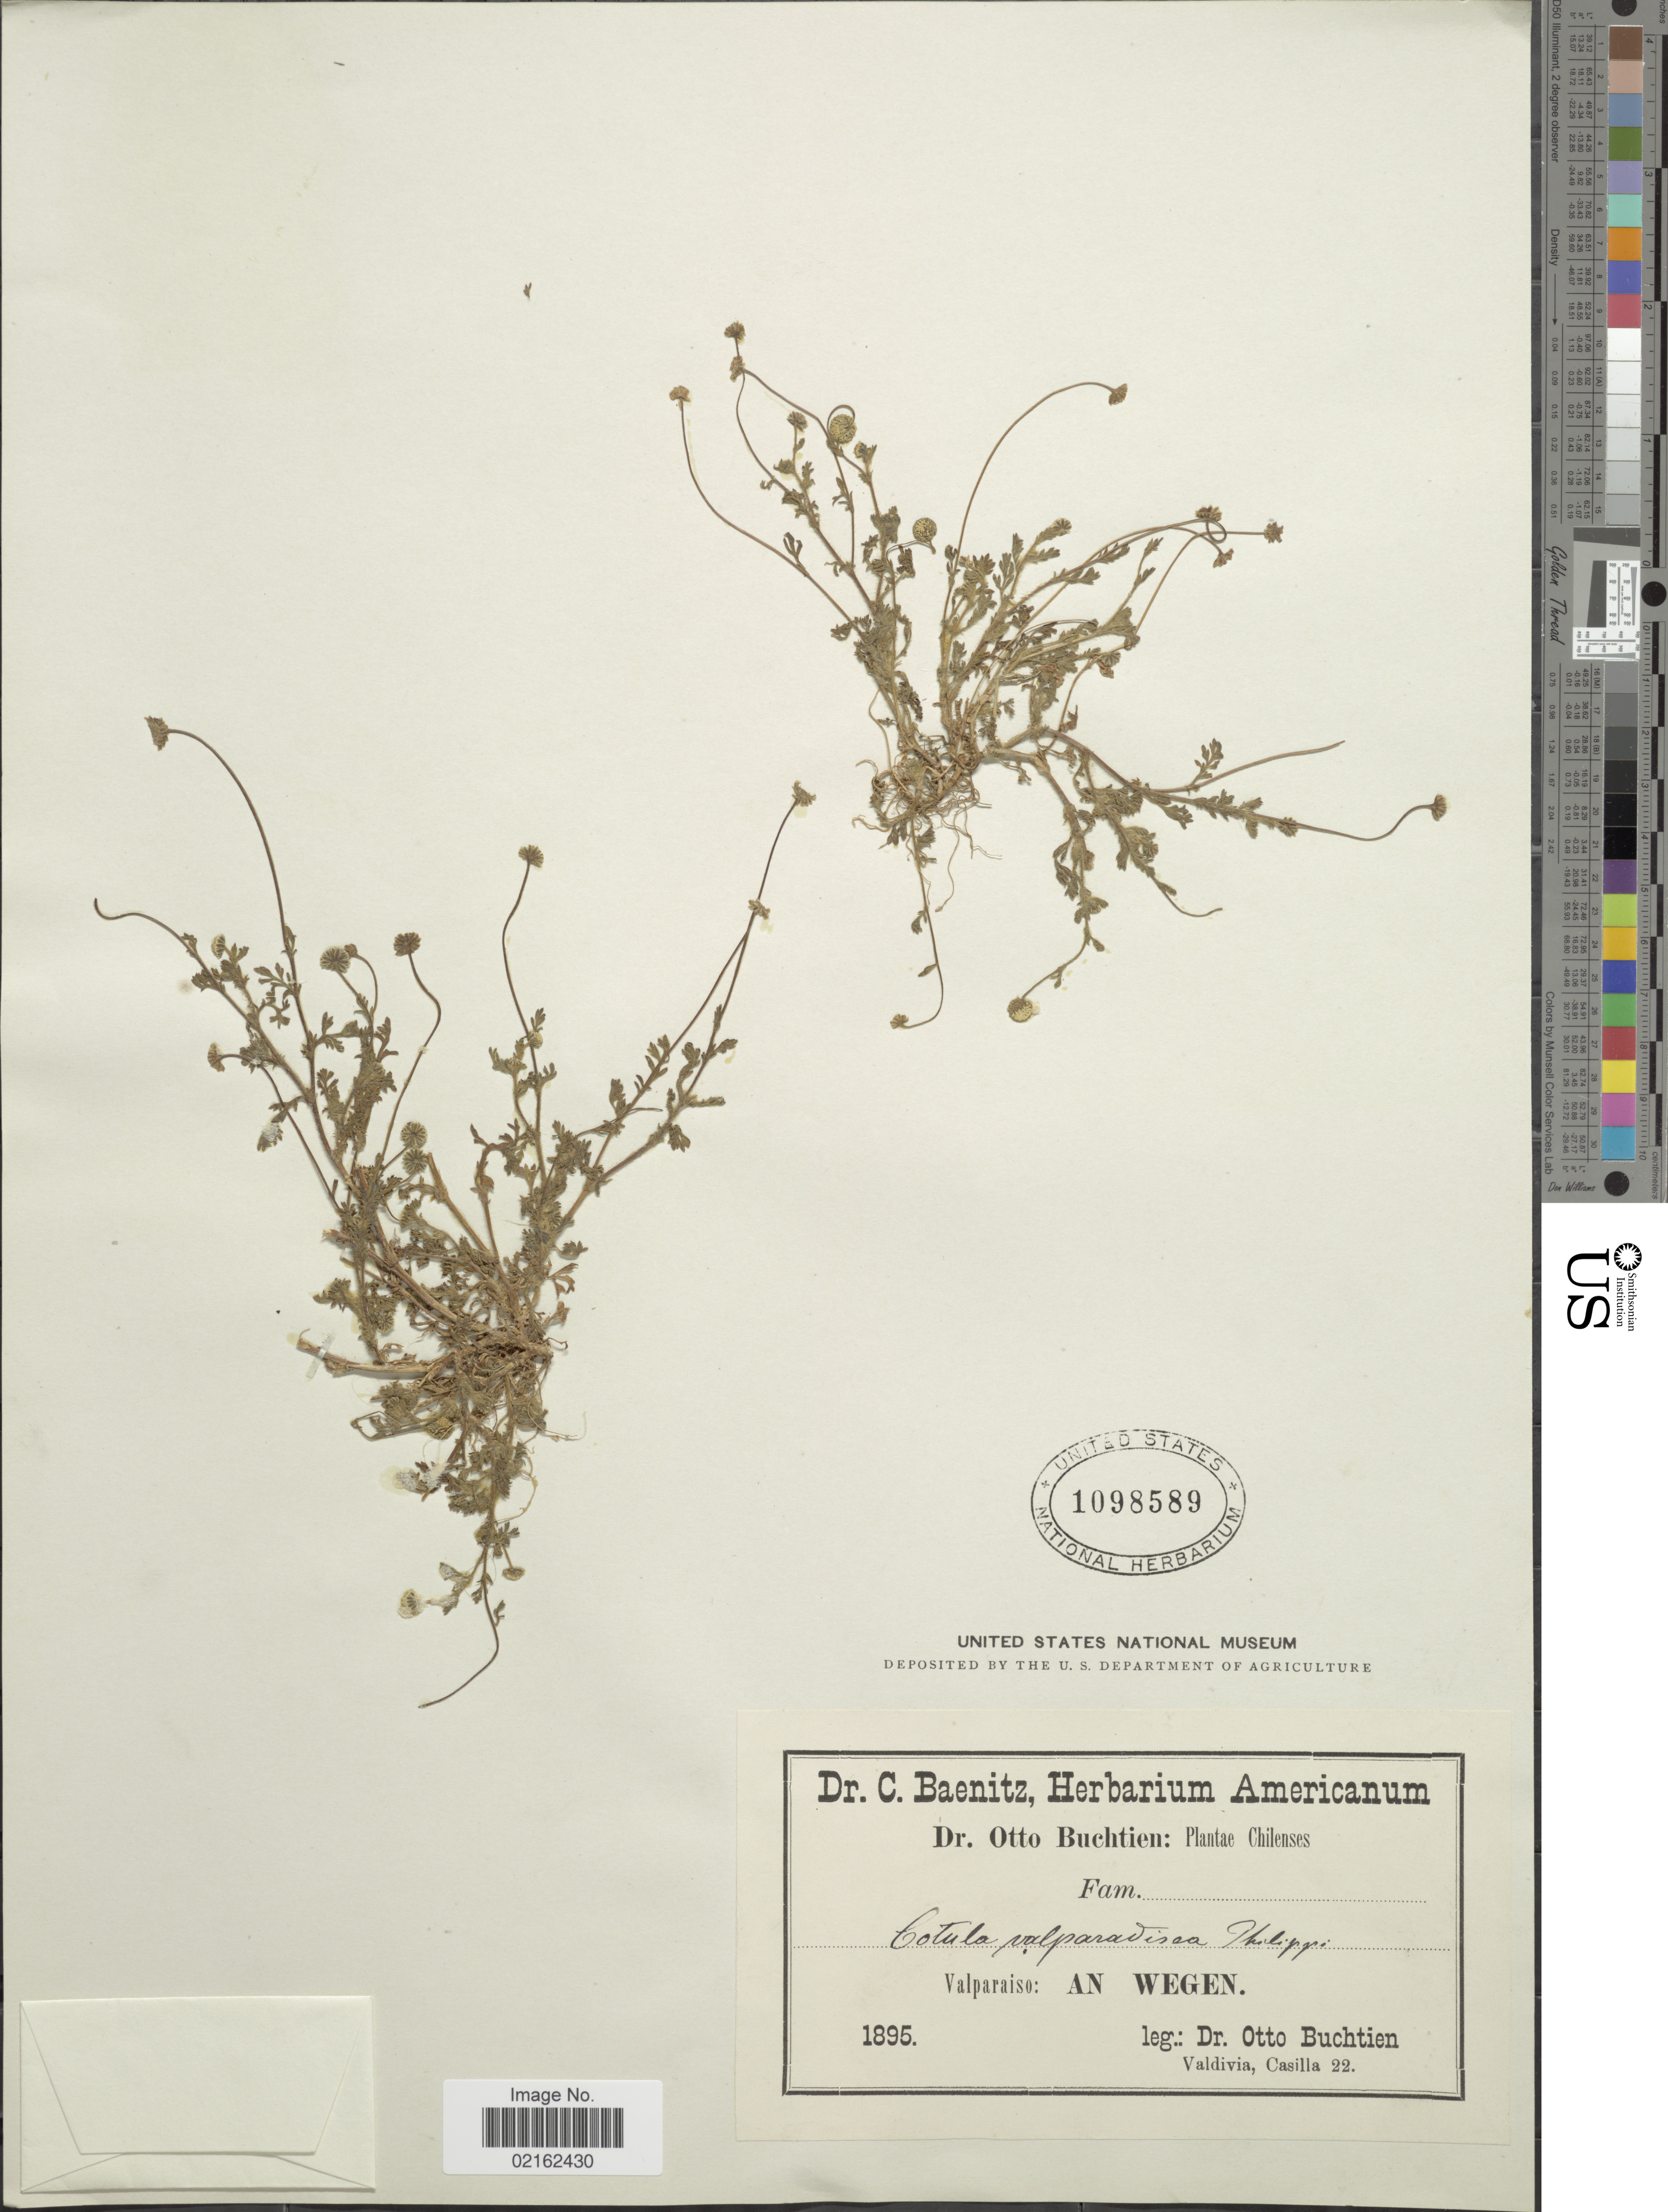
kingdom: Plantae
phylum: Tracheophyta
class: Magnoliopsida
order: Asterales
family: Asteraceae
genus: Cotula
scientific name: Cotula valparadisea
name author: Phil.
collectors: O. Buchtien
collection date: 1895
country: Chile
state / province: Valparaíso (V)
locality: An wegen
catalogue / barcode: US 1098589